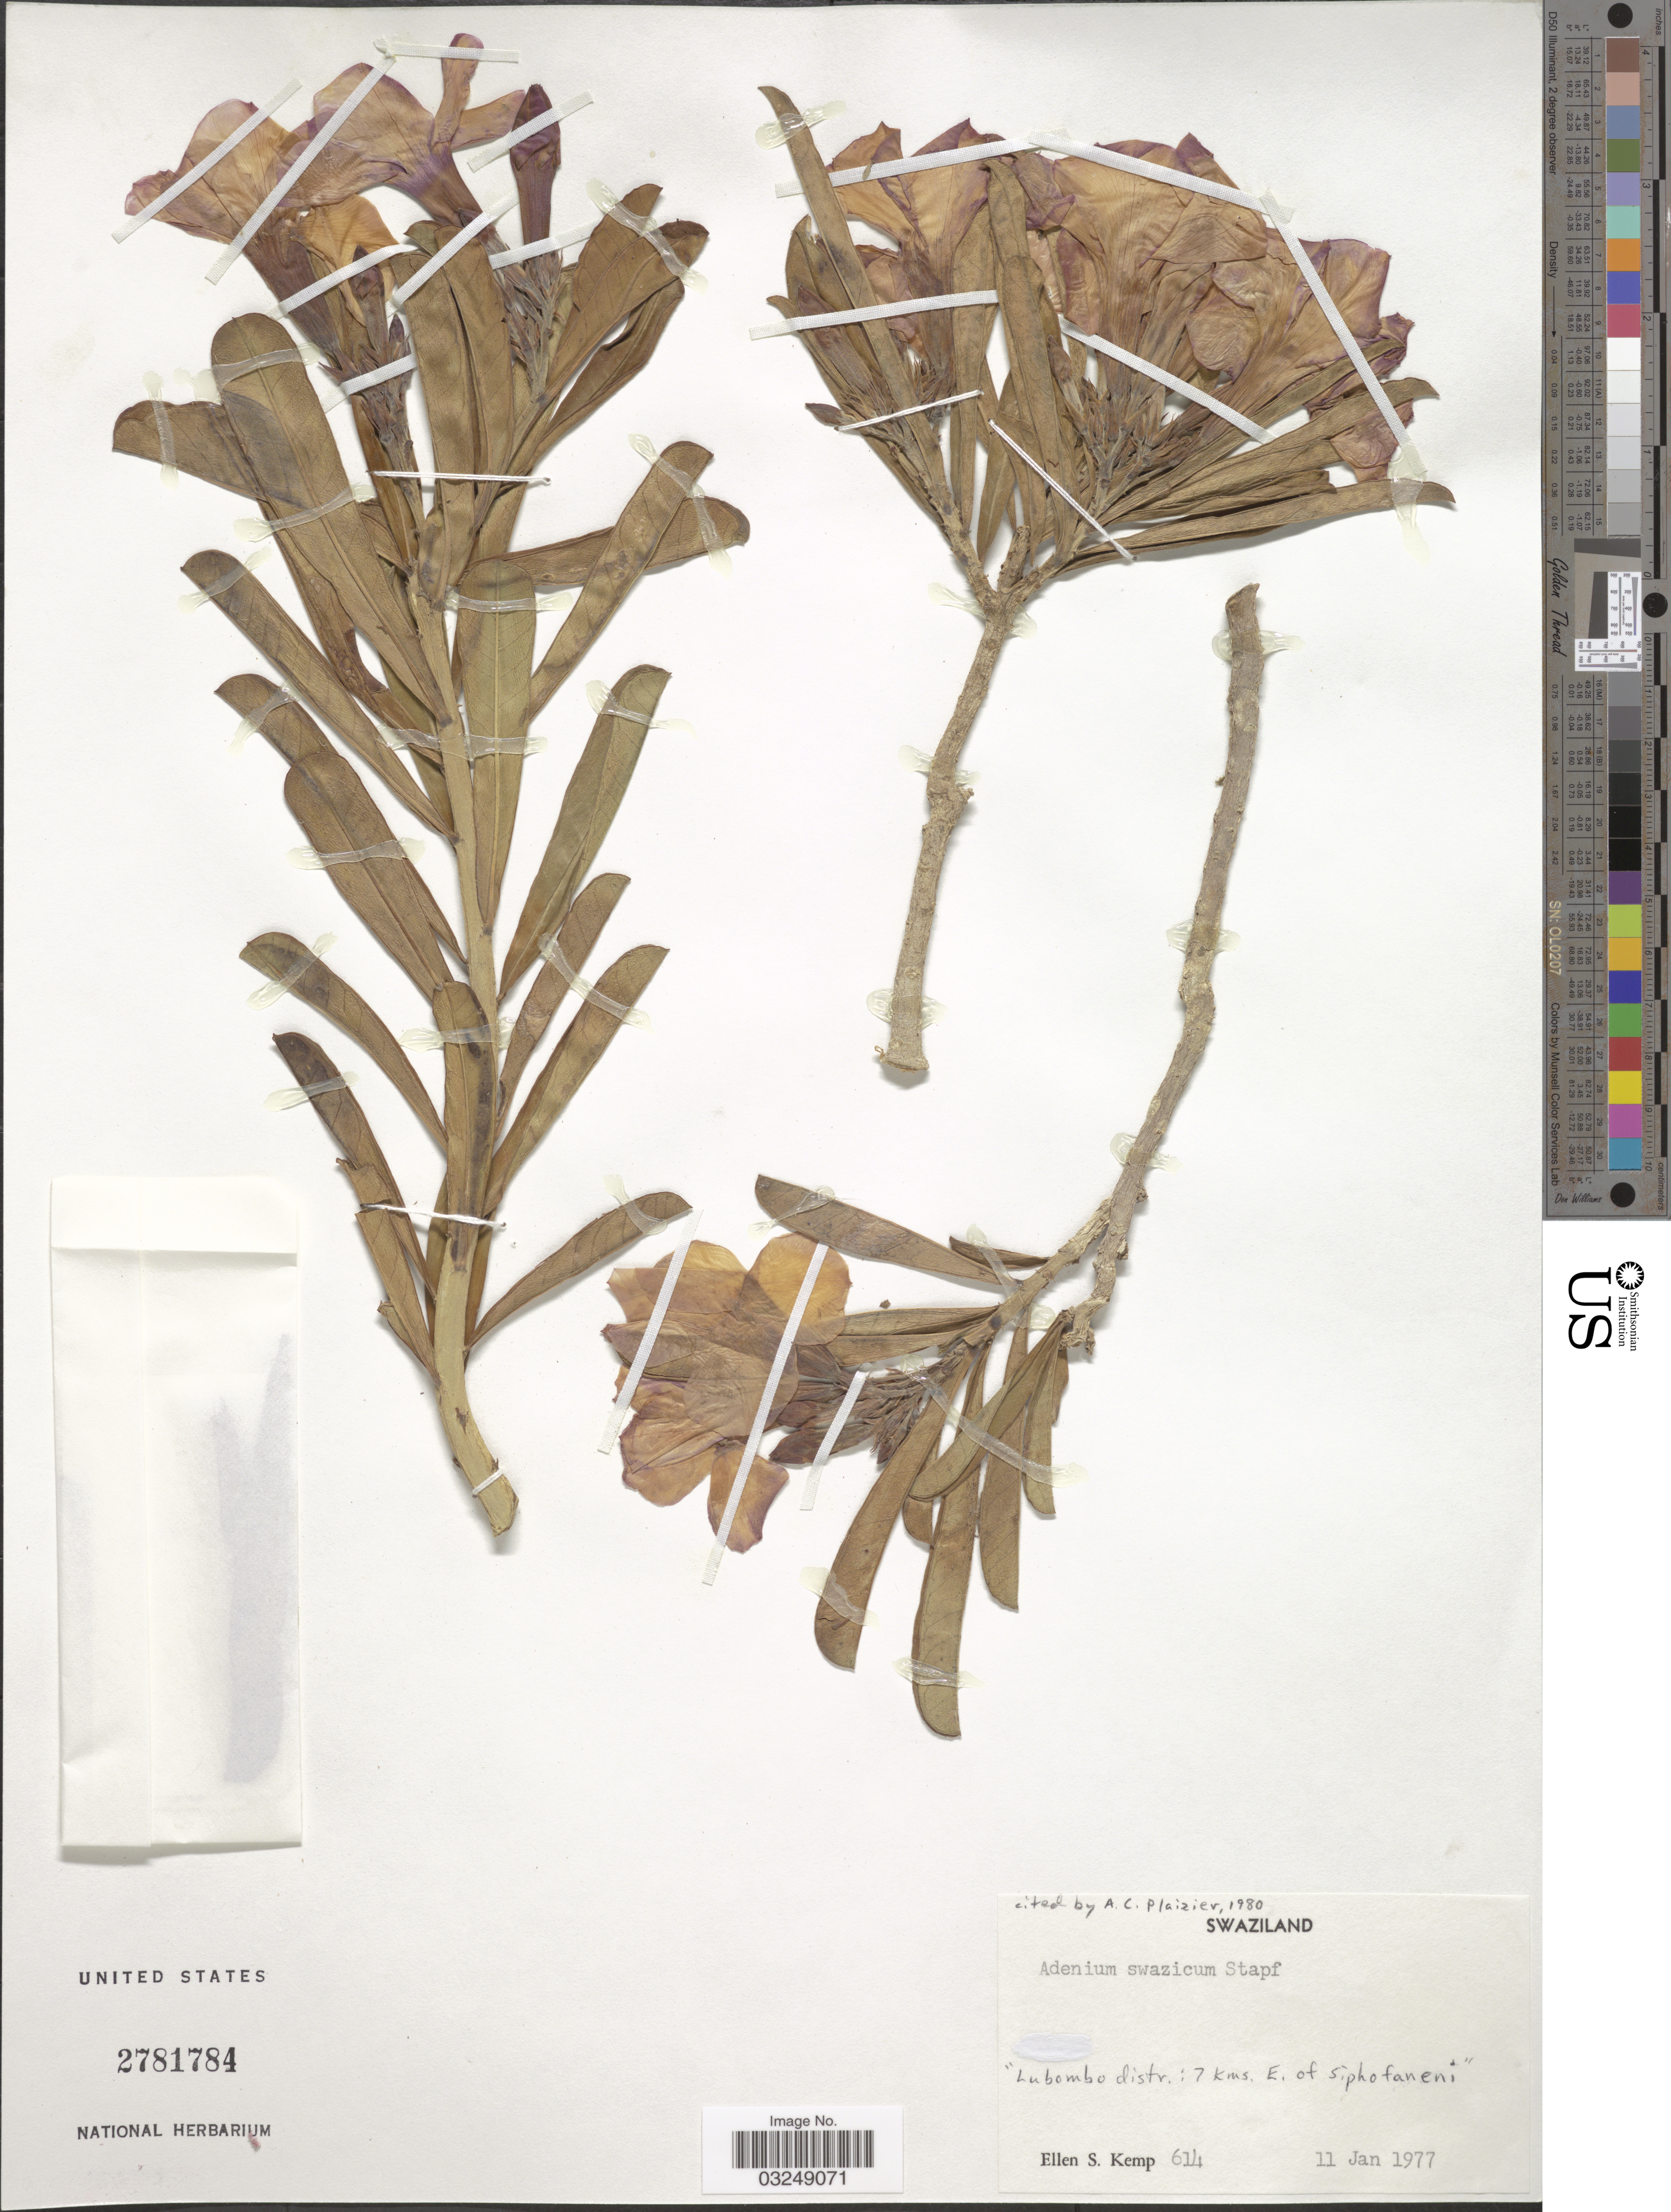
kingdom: Plantae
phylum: Tracheophyta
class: Magnoliopsida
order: Gentianales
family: Apocynaceae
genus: Adenium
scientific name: Adenium swazicum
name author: Stapf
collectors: E. S. Kemp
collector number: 614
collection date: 1977-01-11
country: Eswatini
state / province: Lubombo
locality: Lubombo distr.: 7 kms. E. of Siphofaneni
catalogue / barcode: US 2781784